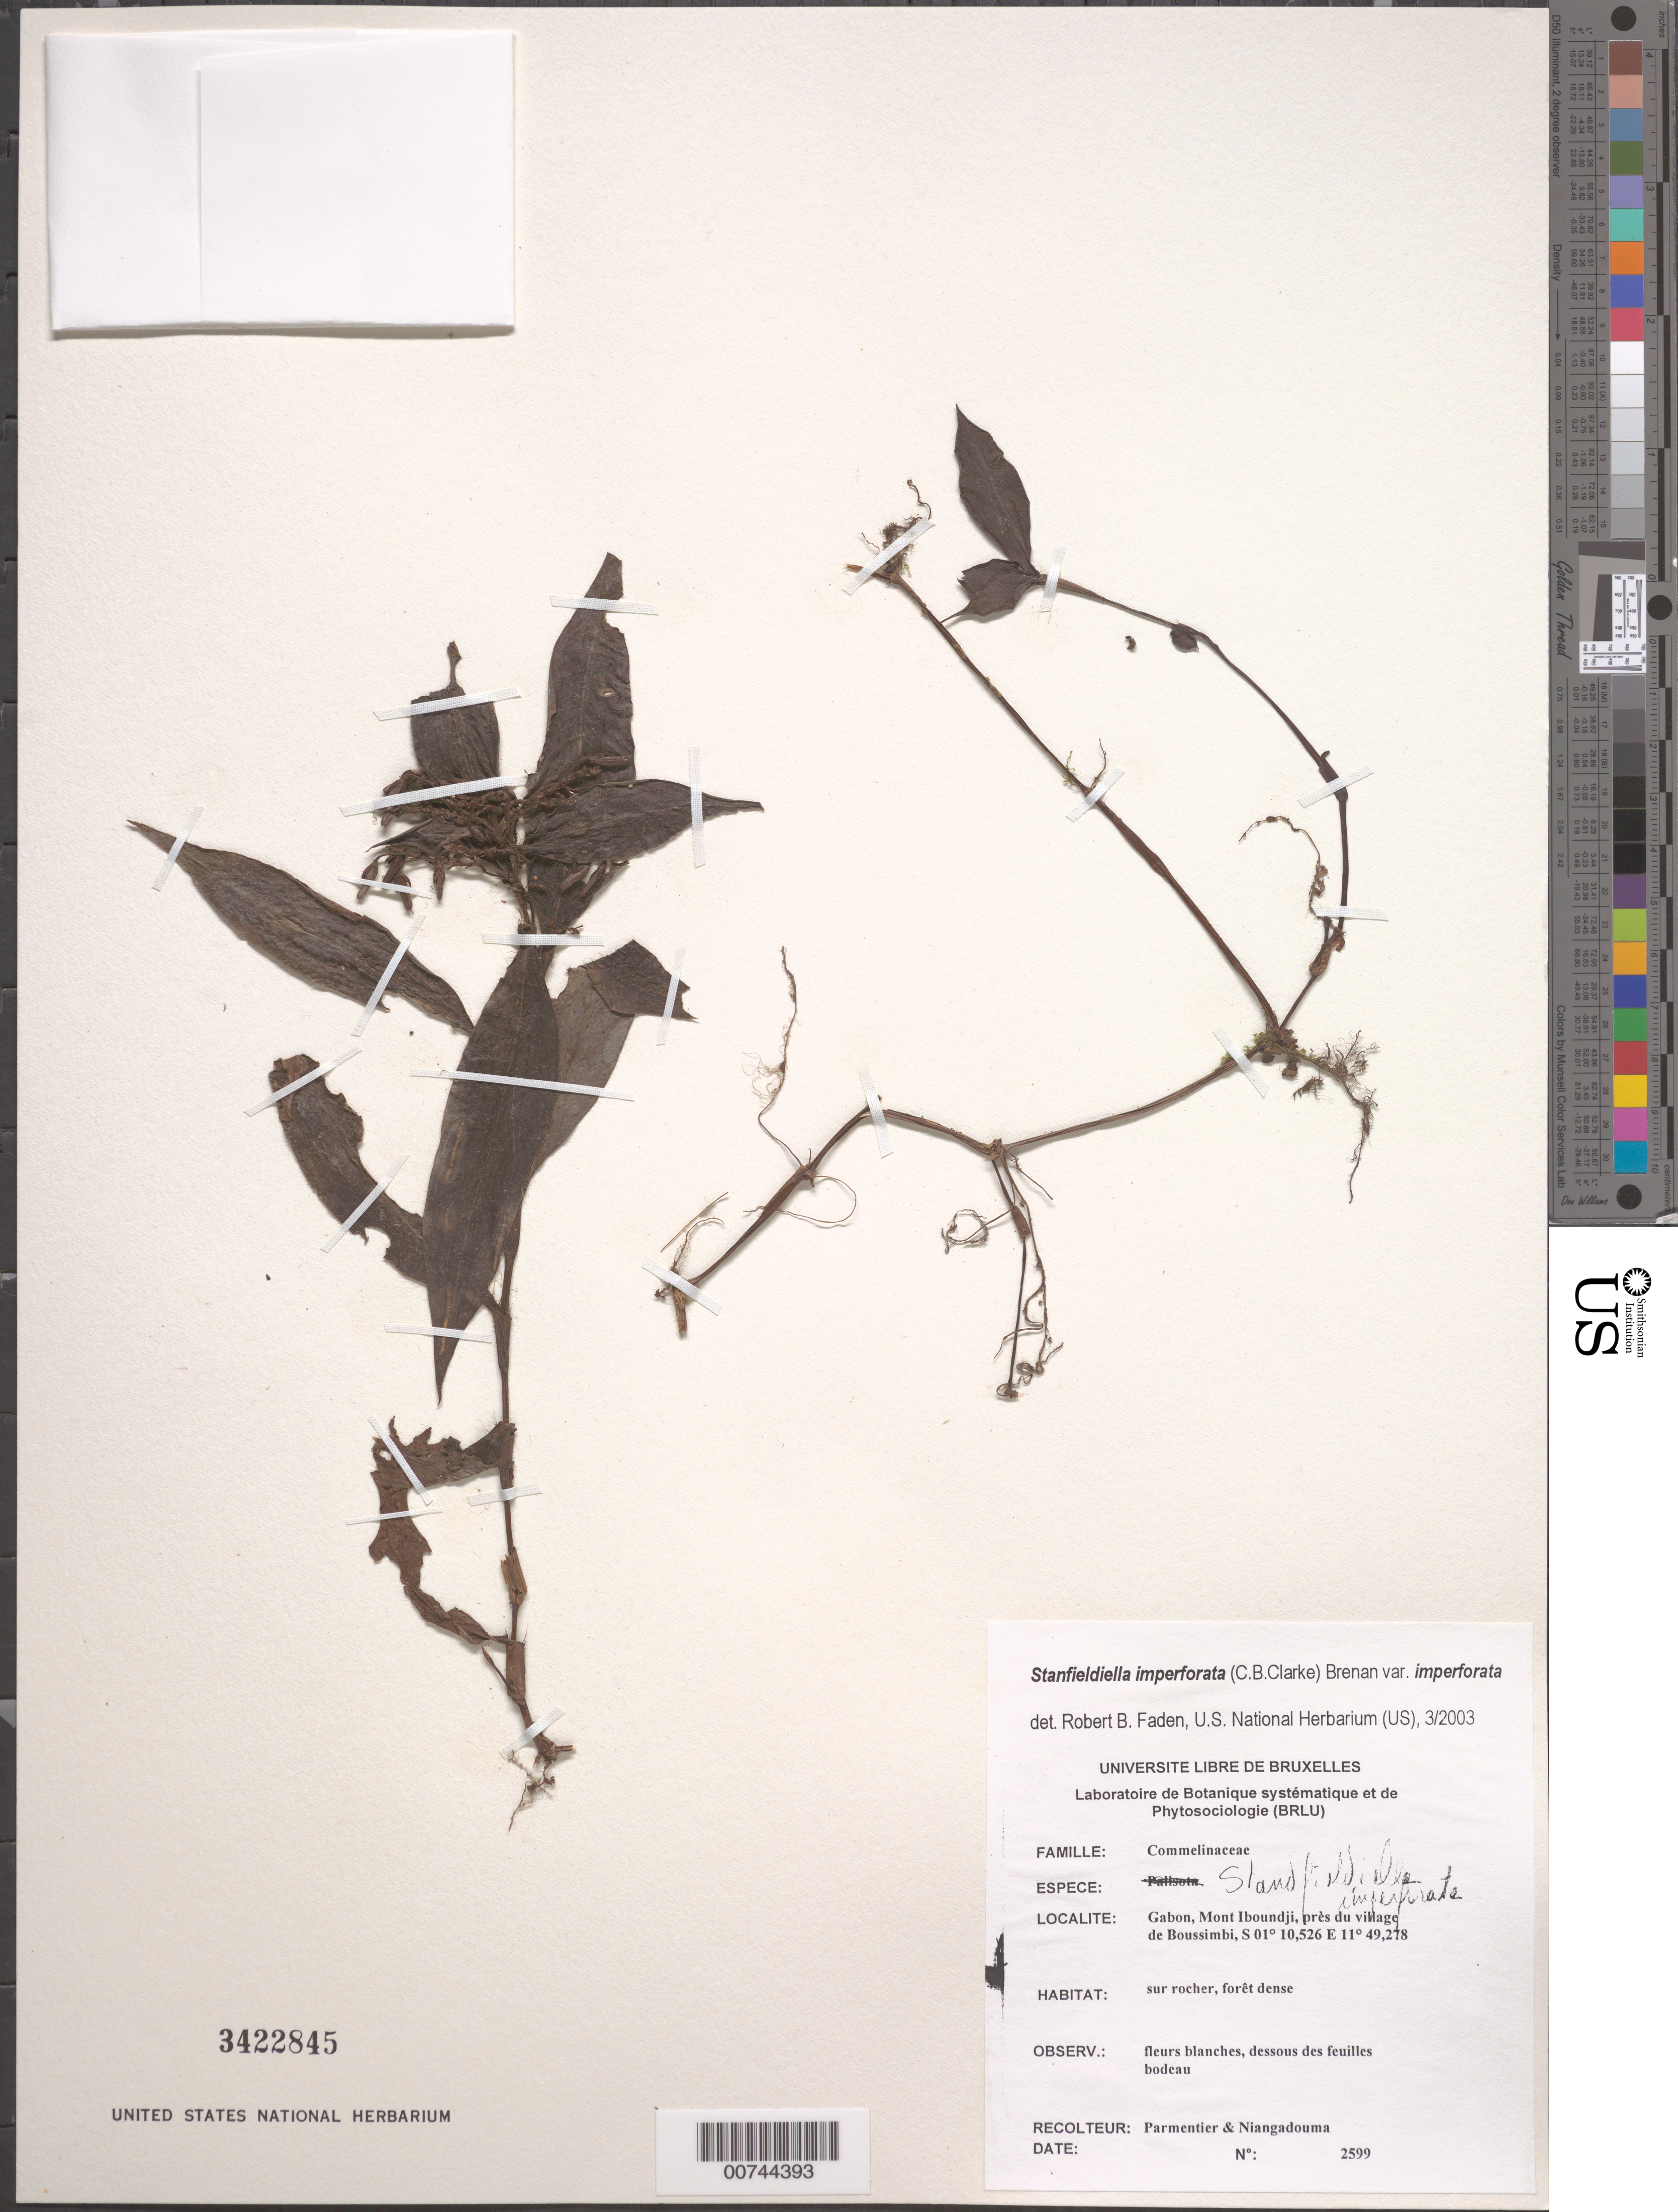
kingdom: Plantae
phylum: Tracheophyta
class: Liliopsida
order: Commelinales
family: Commelinaceae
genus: Stanfieldiella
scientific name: Stanfieldiella imperforata var. imperforata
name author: (C.B. Clarke) Brenan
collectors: P. Parmentier & R. Niangadouma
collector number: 2599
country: Gabon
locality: Mont Iboundji, near the village of Boussimbi.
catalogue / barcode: US 3422845